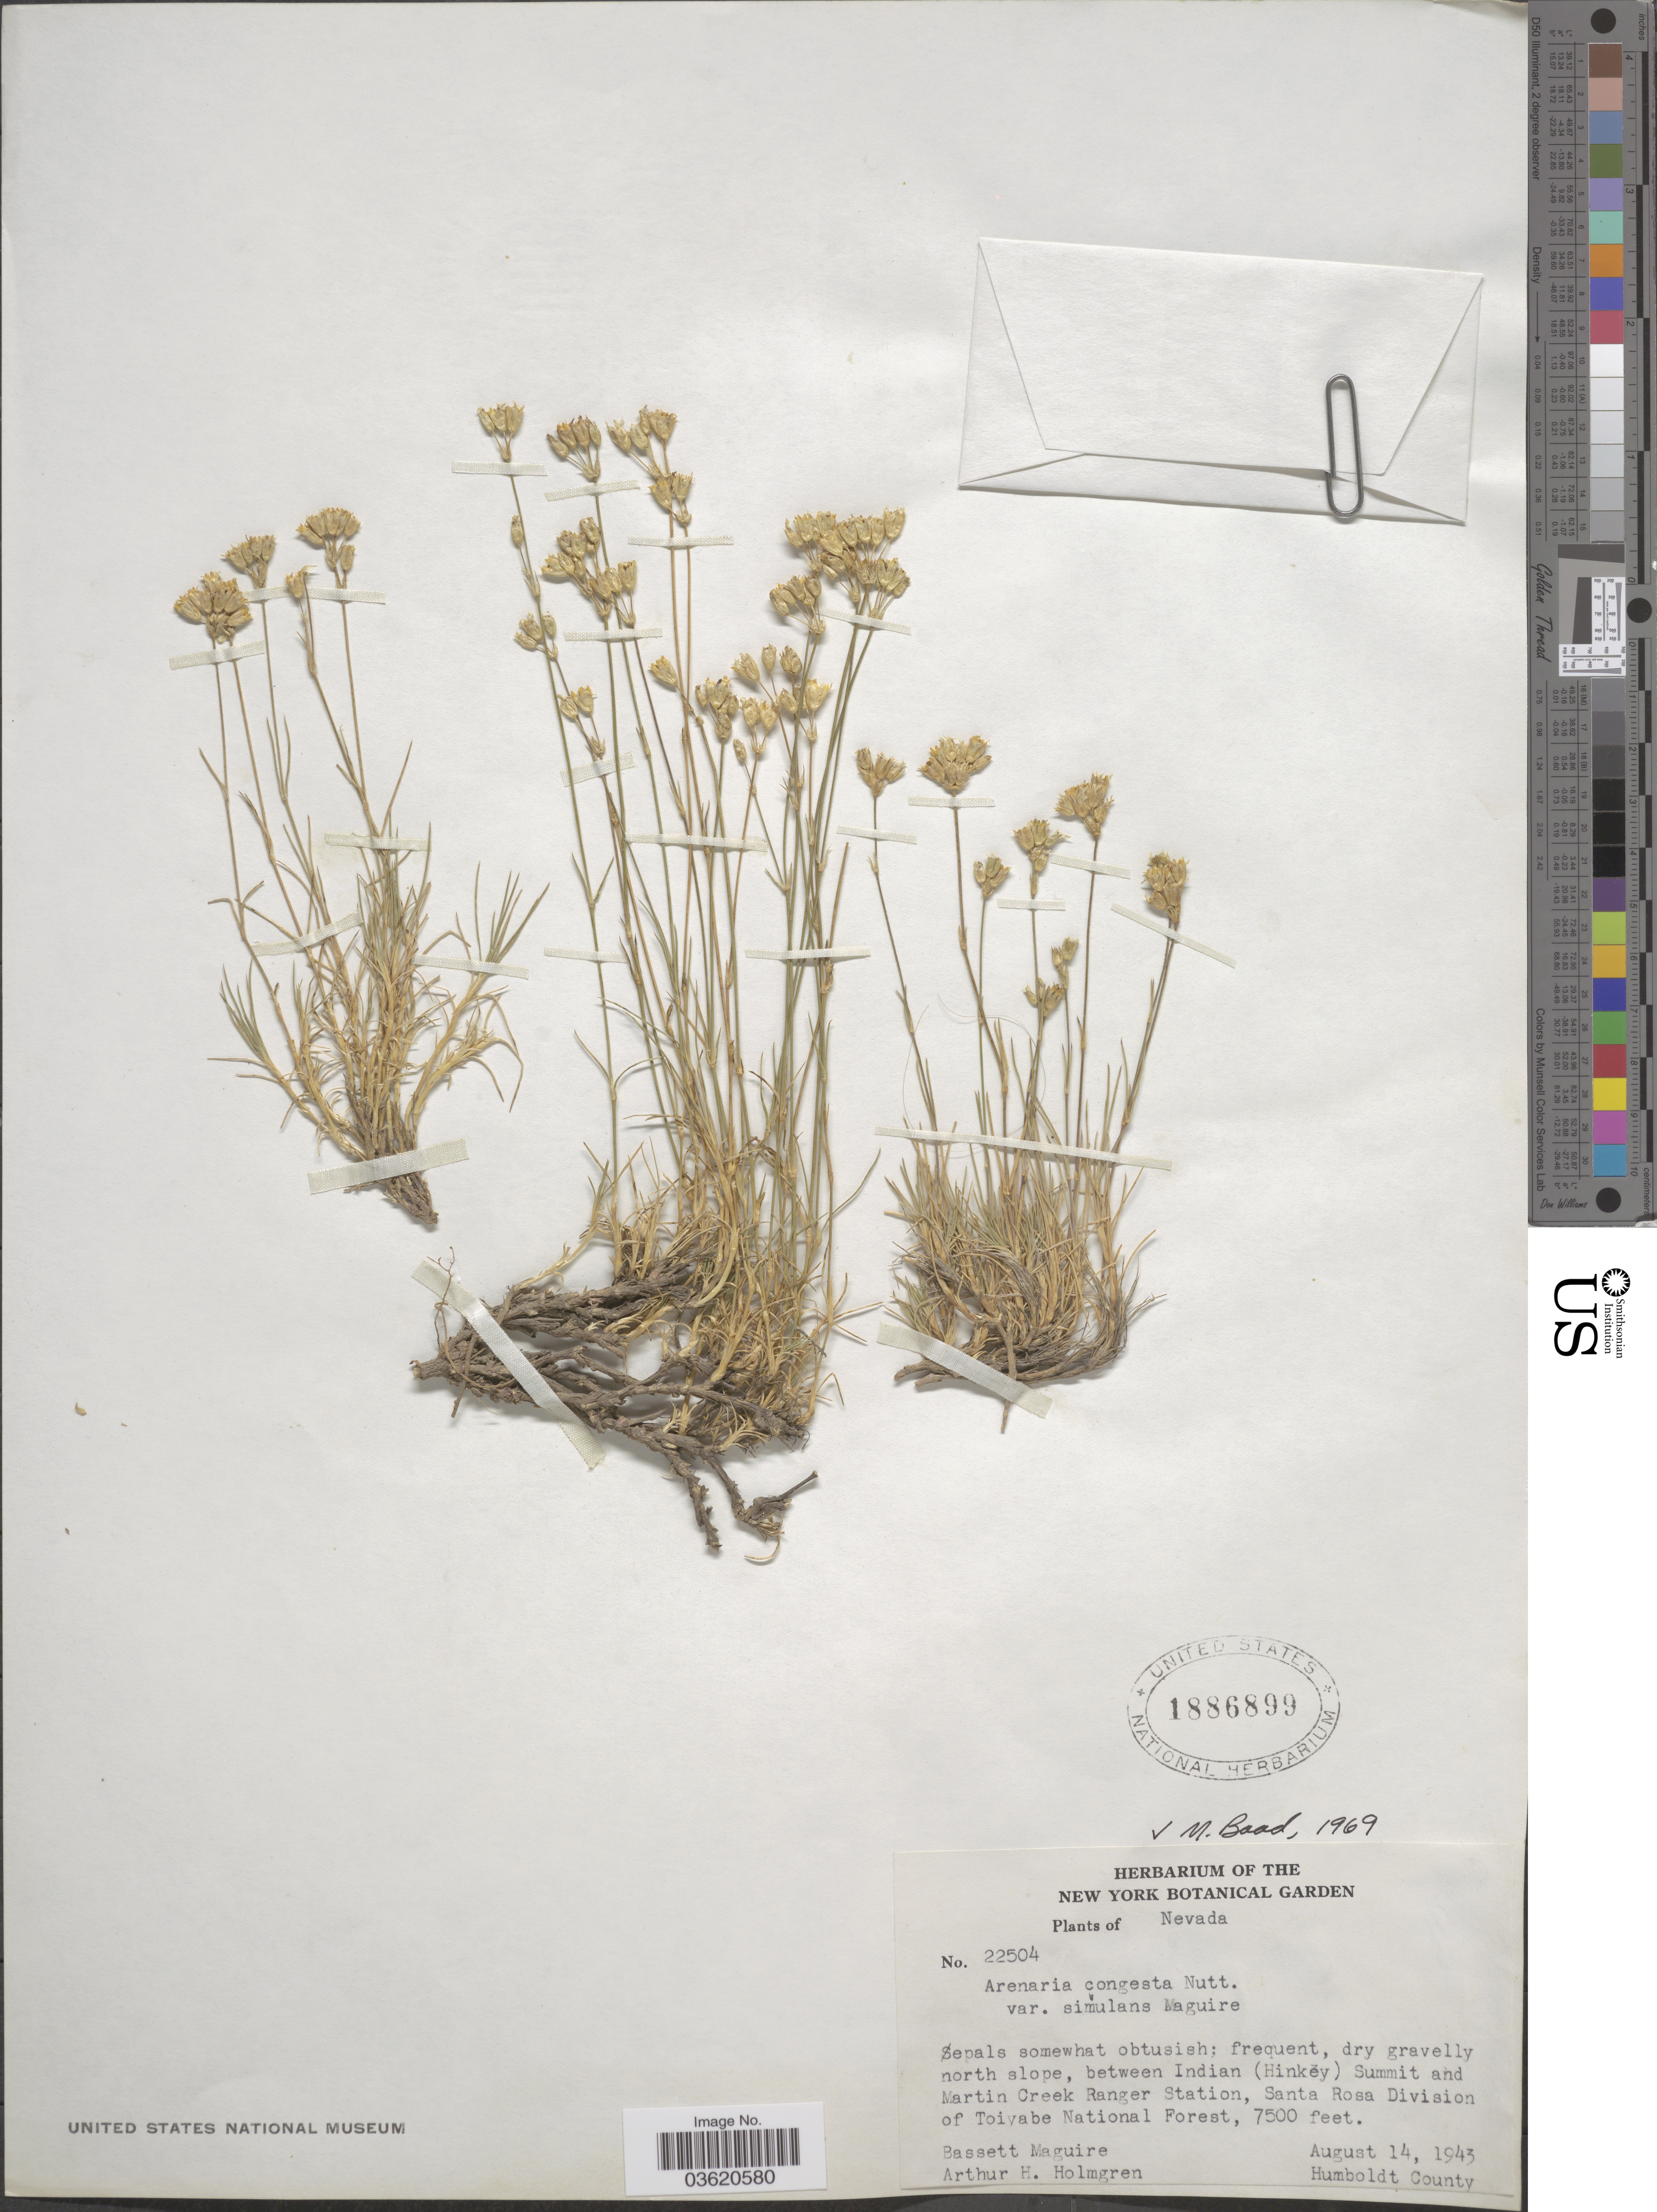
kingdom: Plantae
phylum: Tracheophyta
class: Magnoliopsida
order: Caryophyllales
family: Caryophyllaceae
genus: Eremogone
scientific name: Eremogone congesta var. simulans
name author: (Maguire) R.L. Hartm. & Rabeler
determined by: U.S. National Herbarium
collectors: B. Maguire & A. H. Holmgren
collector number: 22504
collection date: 1943-08-14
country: United States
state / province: Nevada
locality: Between Indian (Hinkey) Summit and Martin Creek Ranger Station, Santa Rosa Division of Toiyabe National Forest. Humboldt County.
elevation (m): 2286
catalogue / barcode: US 1886899